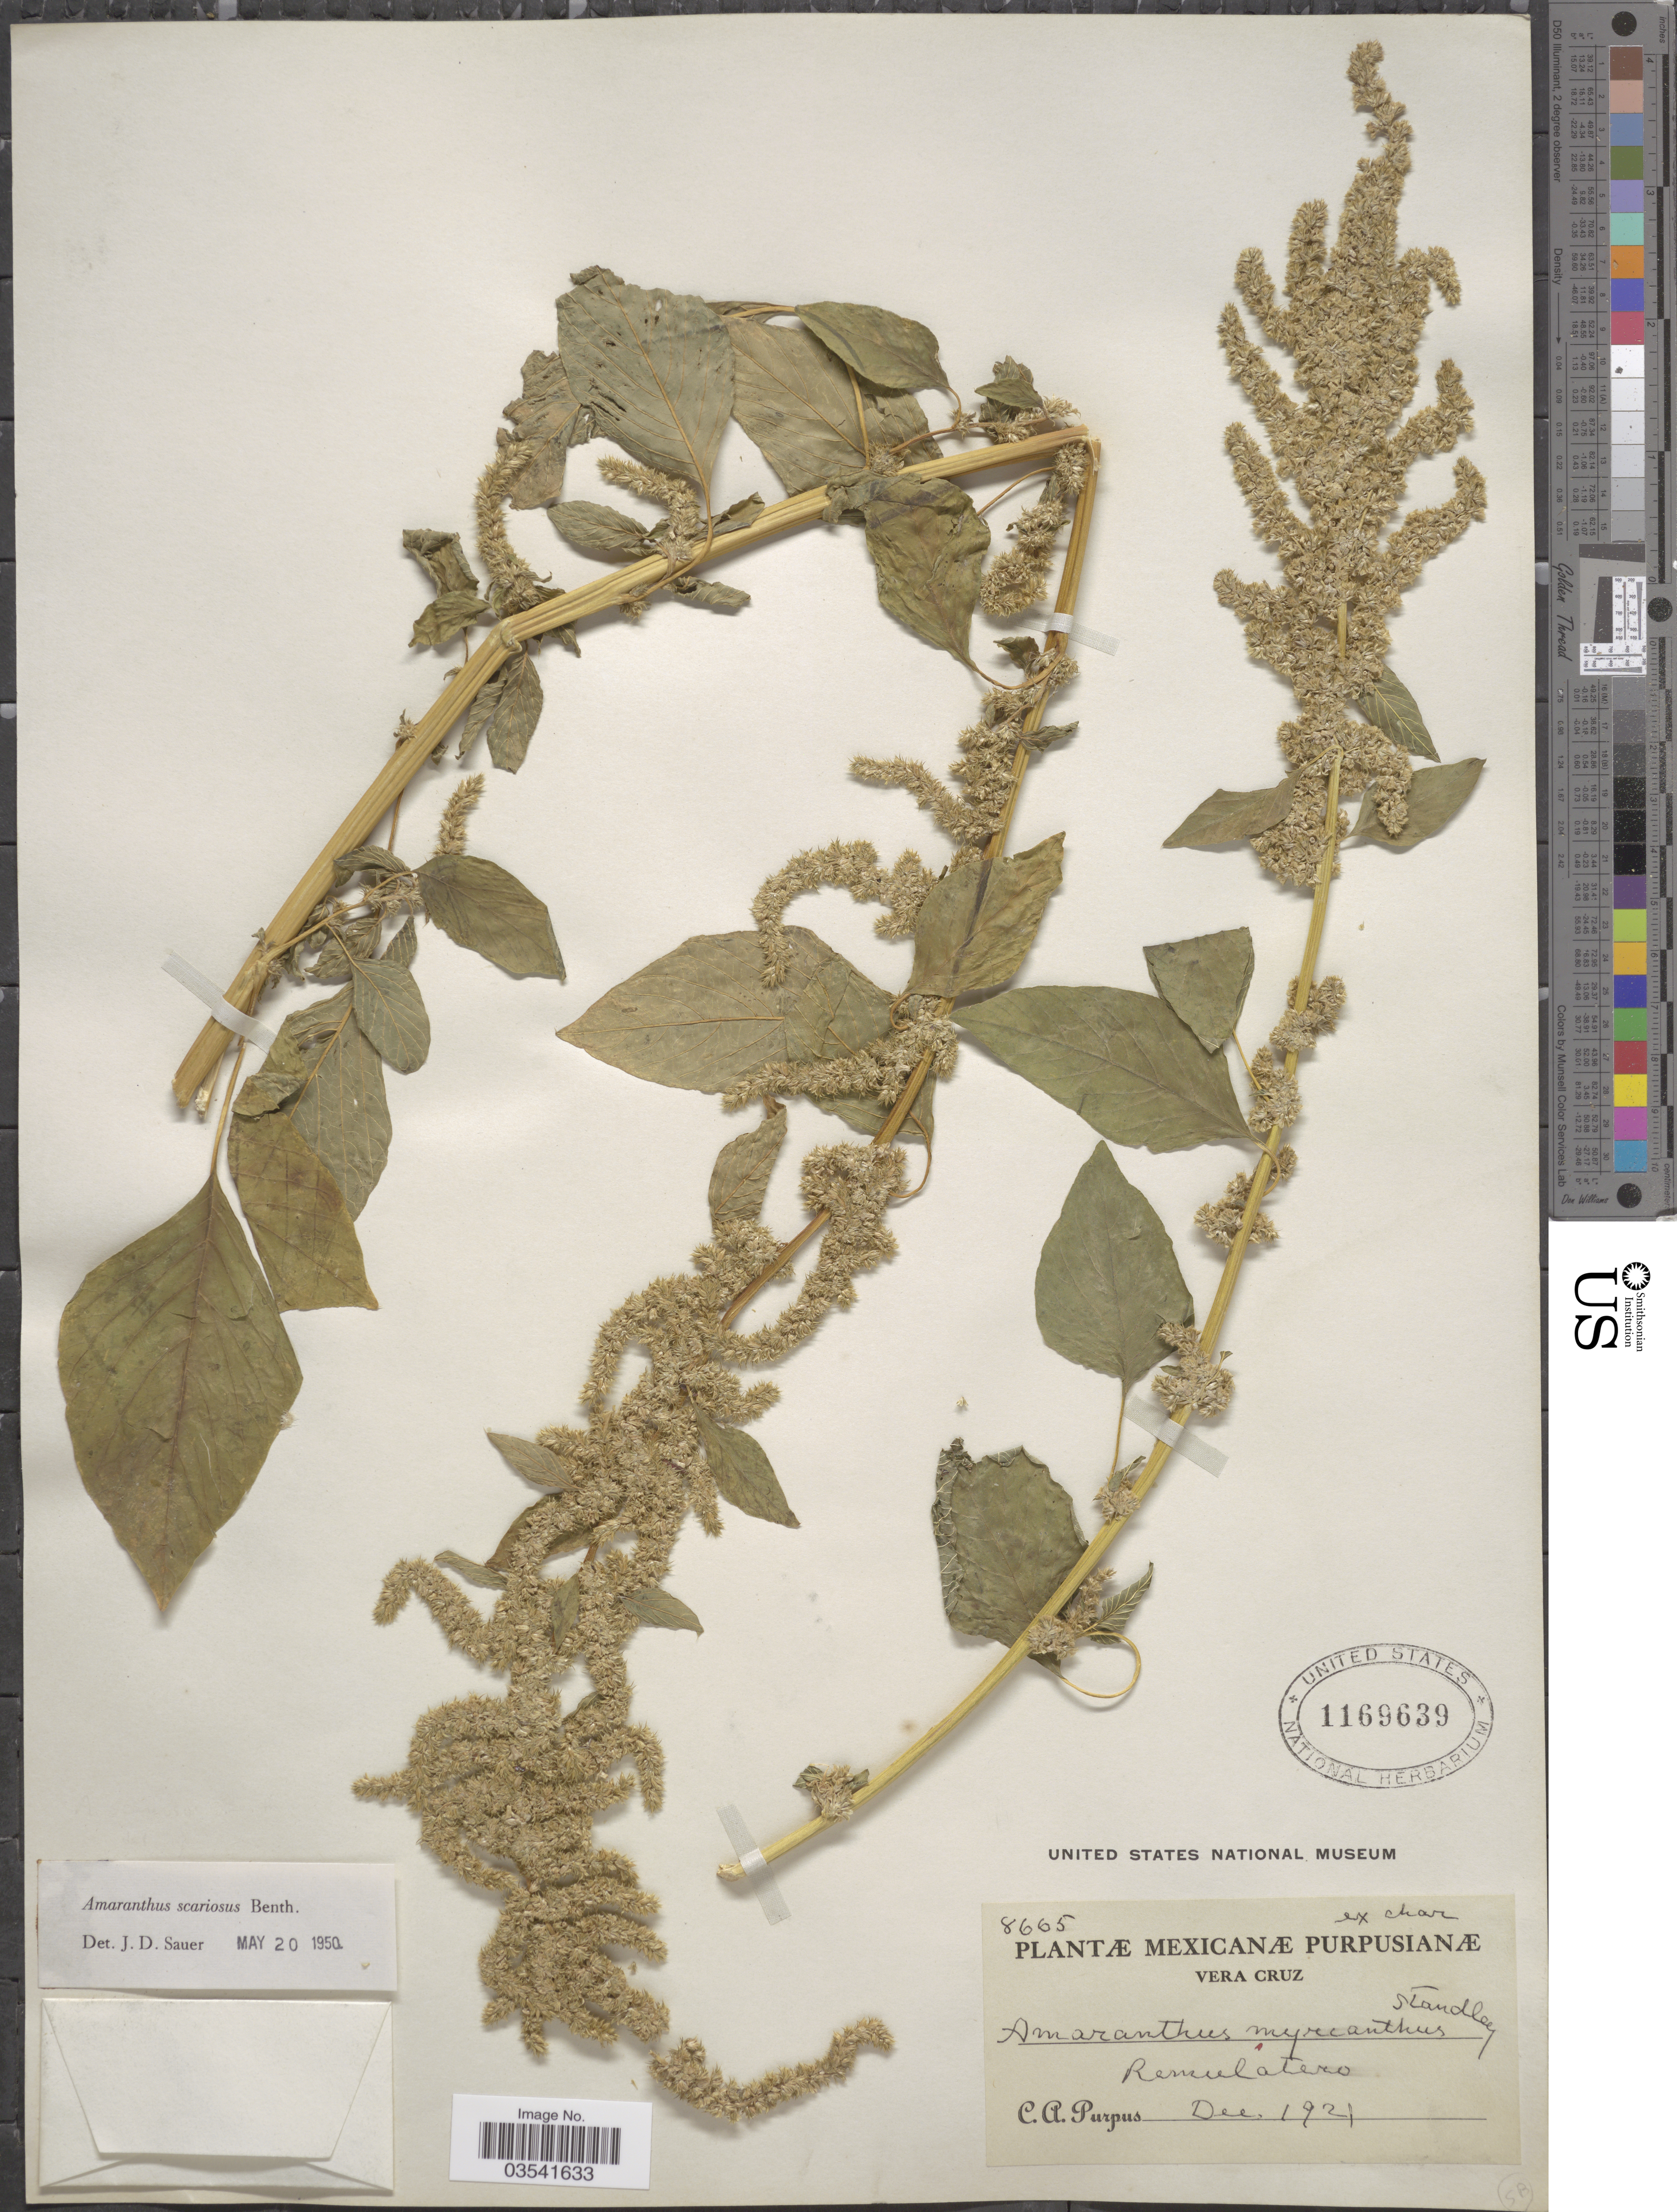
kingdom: Plantae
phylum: Tracheophyta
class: Magnoliopsida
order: Caryophyllales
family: Amaranthaceae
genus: Amaranthus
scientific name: Amaranthus scariosus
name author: Benth.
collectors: C. A. Purpus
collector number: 8665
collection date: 1921-12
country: Mexico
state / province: Veracruz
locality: Vera Cruz. Remulatero.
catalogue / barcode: US 1169639